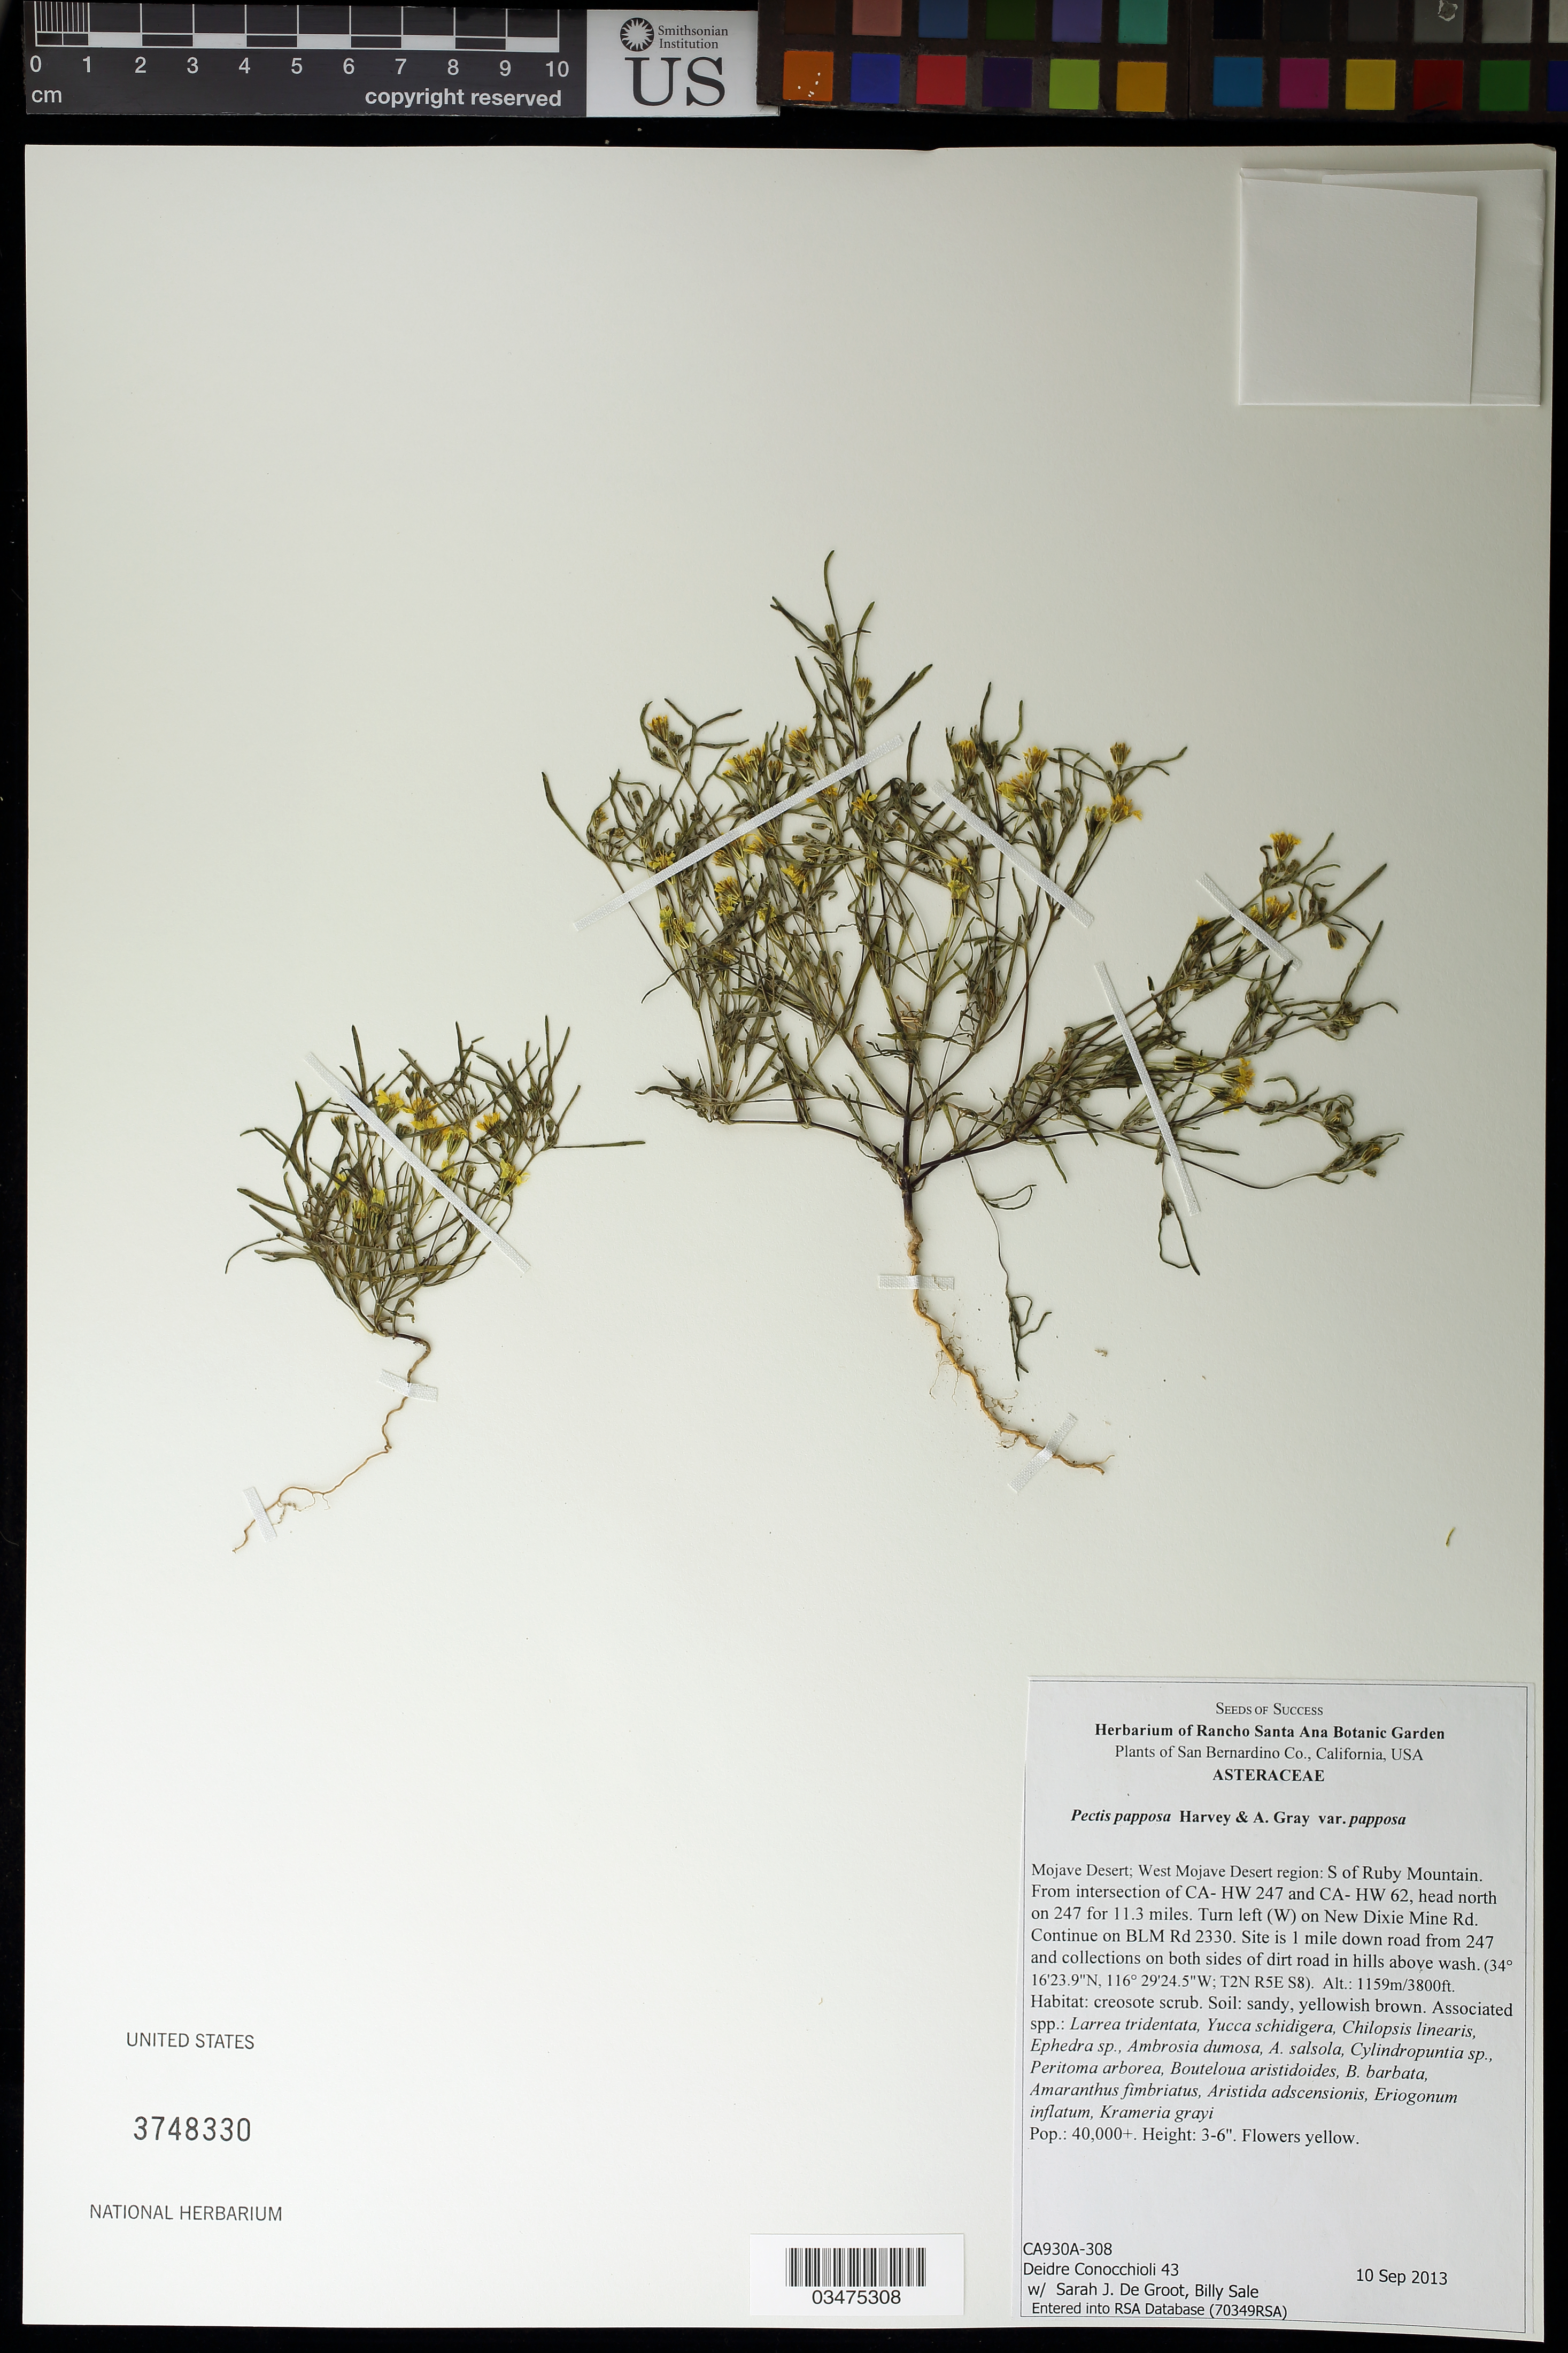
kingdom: Plantae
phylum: Tracheophyta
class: Magnoliopsida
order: Asterales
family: Asteraceae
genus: Pectis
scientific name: Pectis papposa var. papposa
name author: Harv. & A. Gray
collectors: D. Conocchioli, S. De Groot & B. Sale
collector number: CA930A-308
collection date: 2013-09-10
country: United States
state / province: California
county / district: San Bernardino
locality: W Mojave Desert region. S of Ruby Mt.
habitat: Creosote scrub. Soil: sandy, yellowish brown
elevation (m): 1158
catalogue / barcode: US 3748330